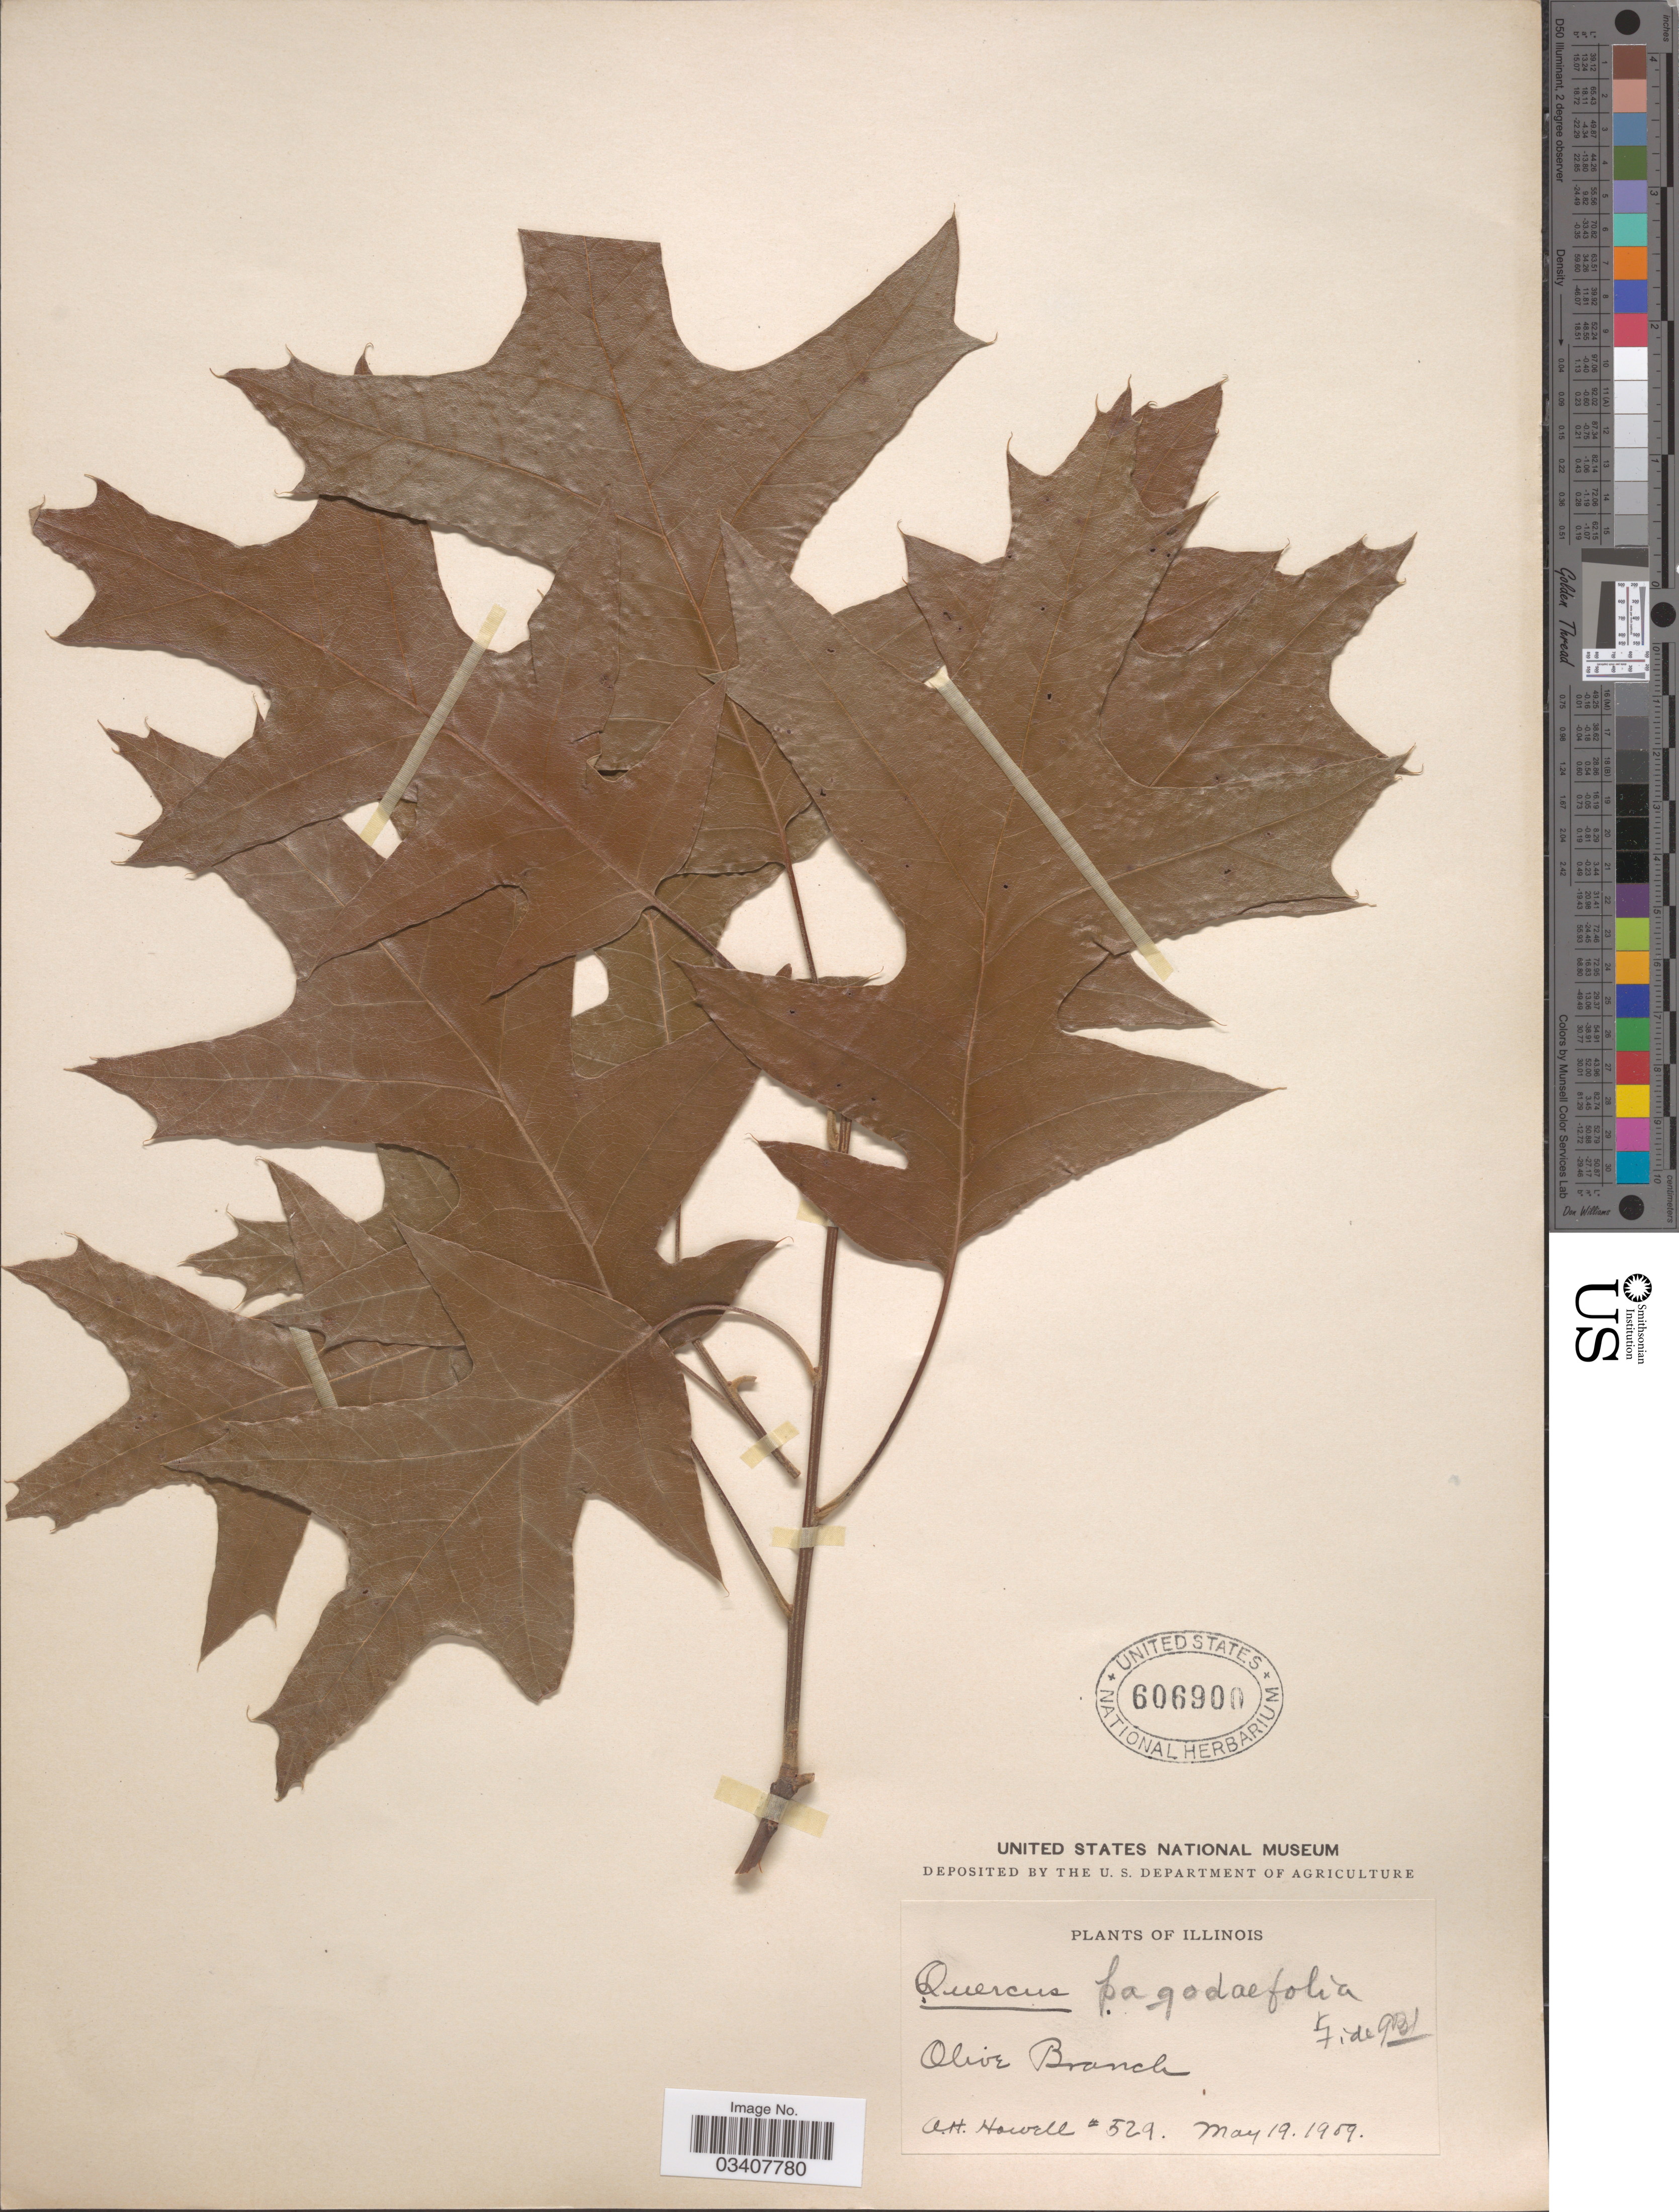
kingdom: Plantae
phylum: Tracheophyta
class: Magnoliopsida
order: Fagales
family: Fagaceae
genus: Quercus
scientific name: Quercus pagodifolia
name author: (Elliott) Ashe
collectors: A. Howell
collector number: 529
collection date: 1909-05-19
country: United States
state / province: Illinois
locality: Olive Branch.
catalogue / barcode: US 606900